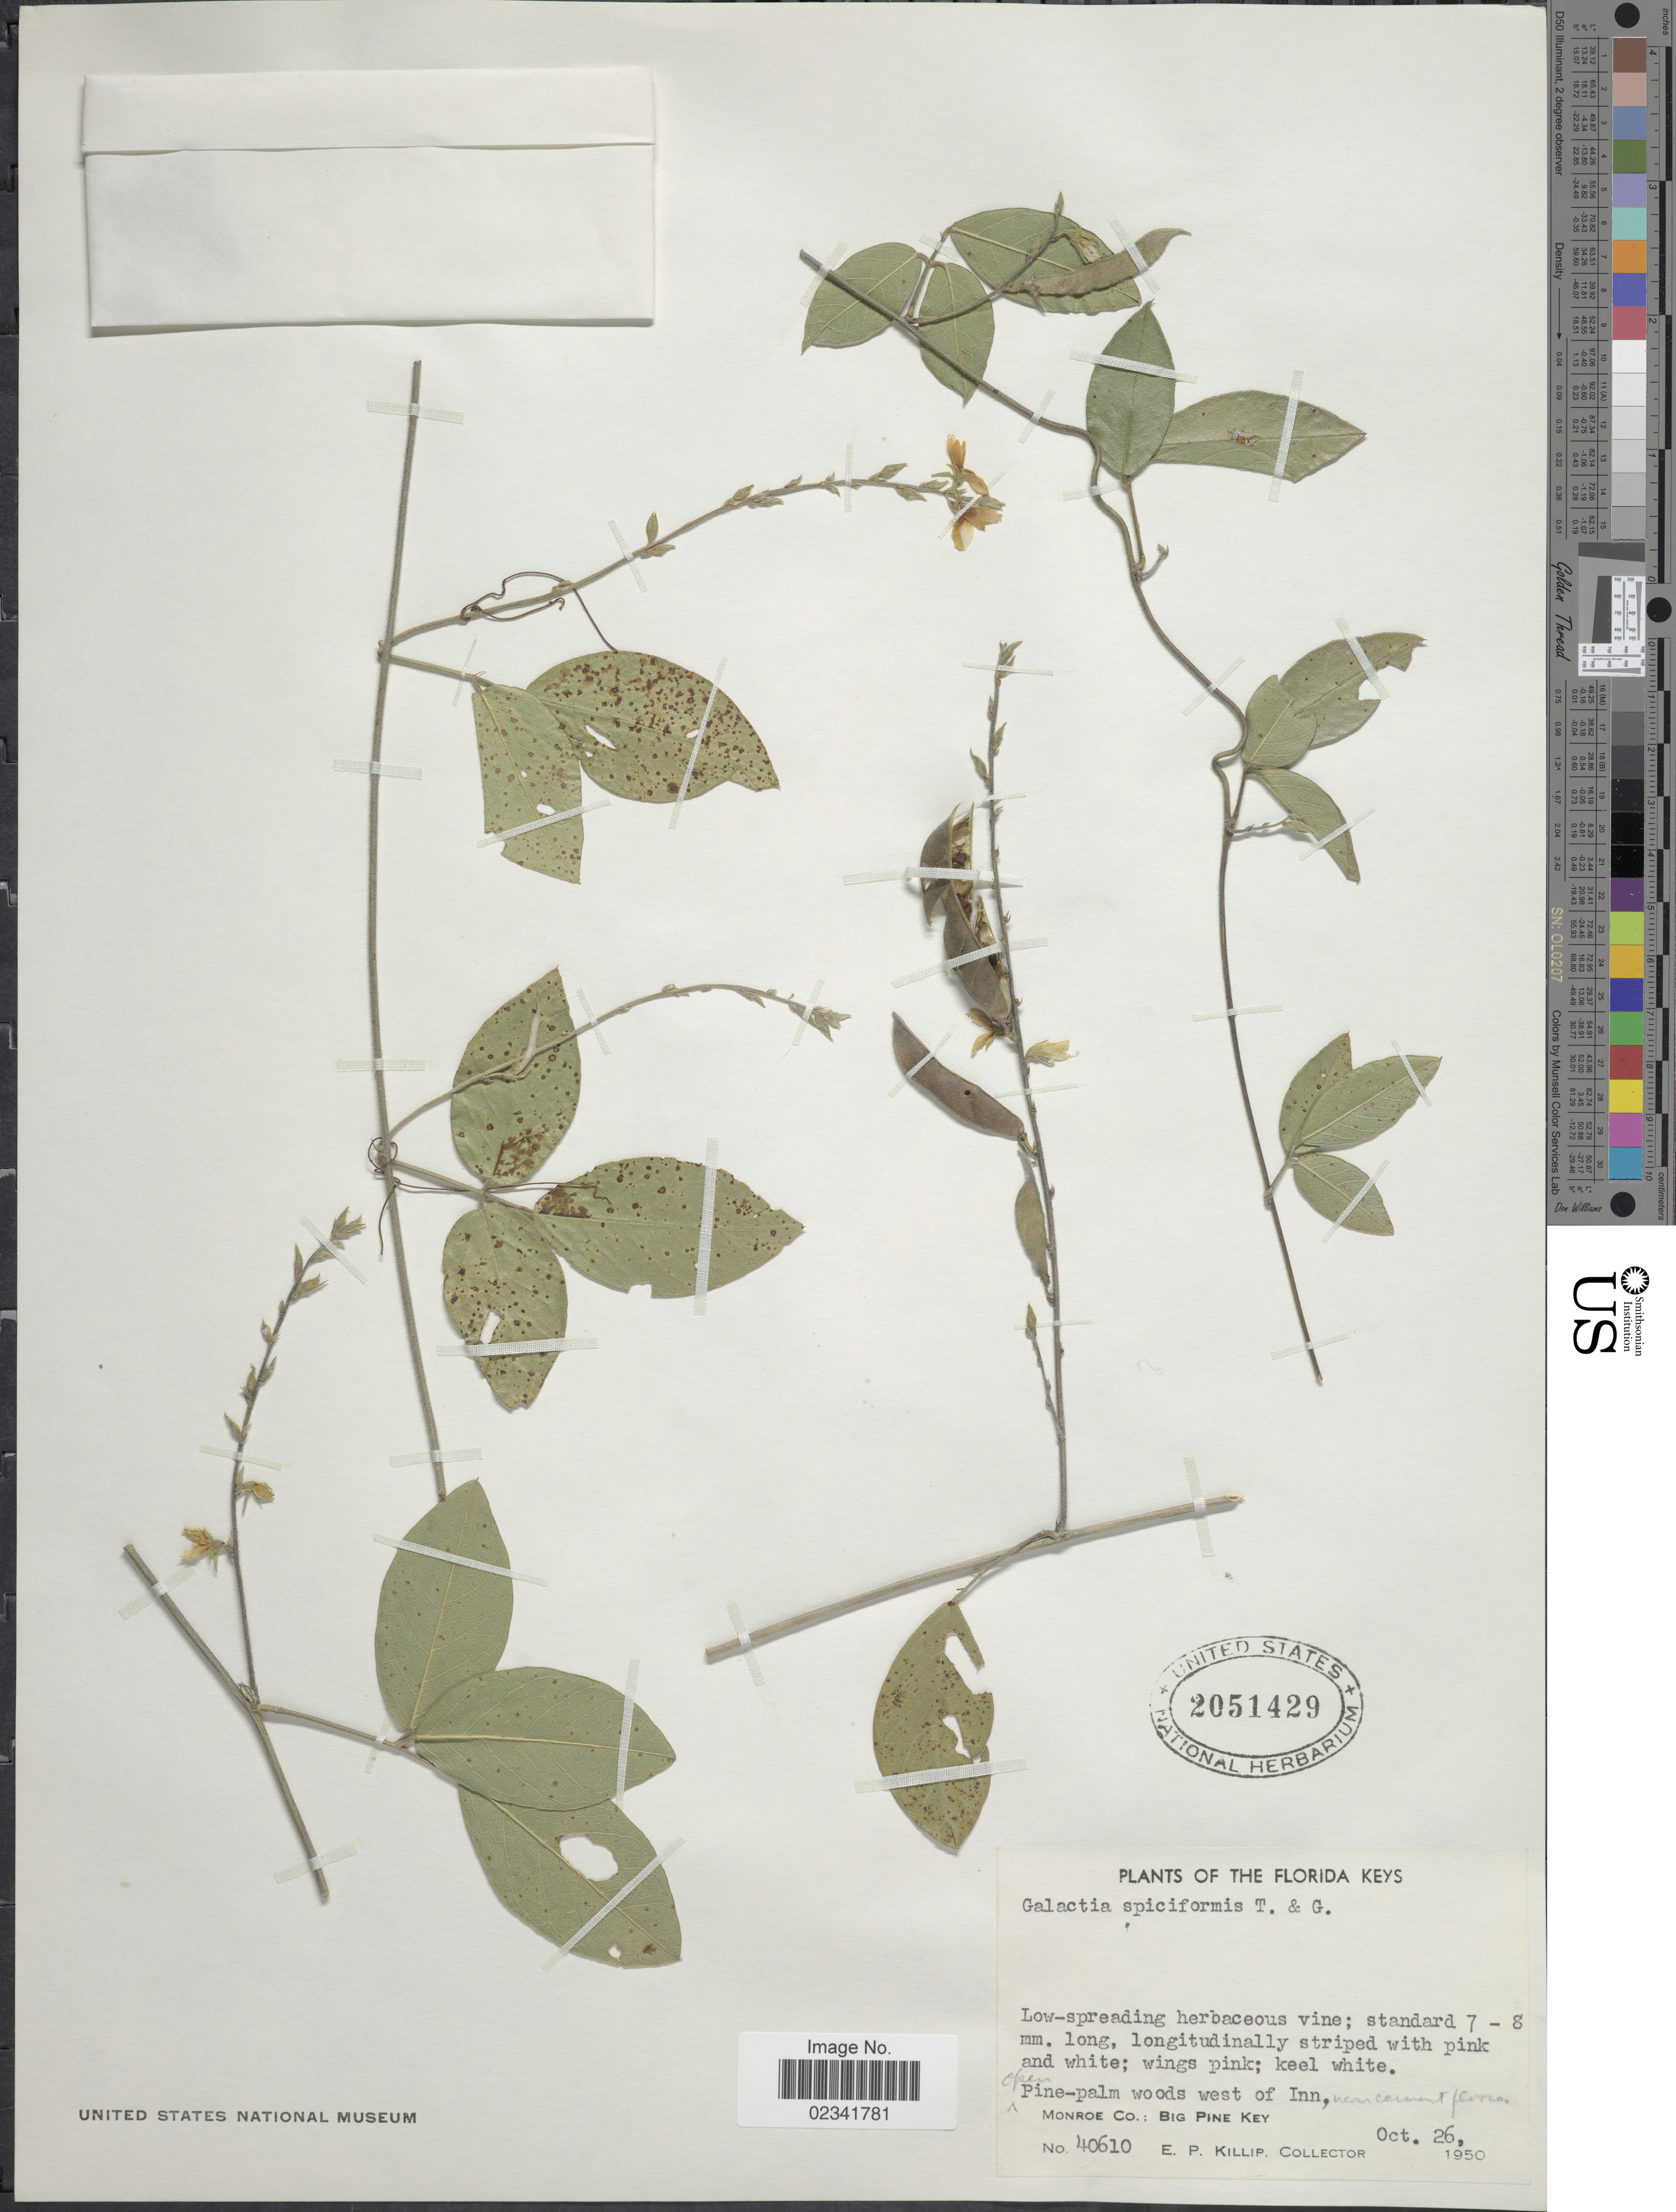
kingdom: Plantae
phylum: Tracheophyta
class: Magnoliopsida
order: Fabales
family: Fabaceae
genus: Galactia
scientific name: Galactia spiciformis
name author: Torr. & A. Gray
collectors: E. P. Killip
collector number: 40610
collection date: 1950-10-26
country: United States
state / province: Florida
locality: The Florida Keys, Pine-palm: woods west of Inn, Monroe Co.: Big Pine Key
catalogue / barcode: US 2051429